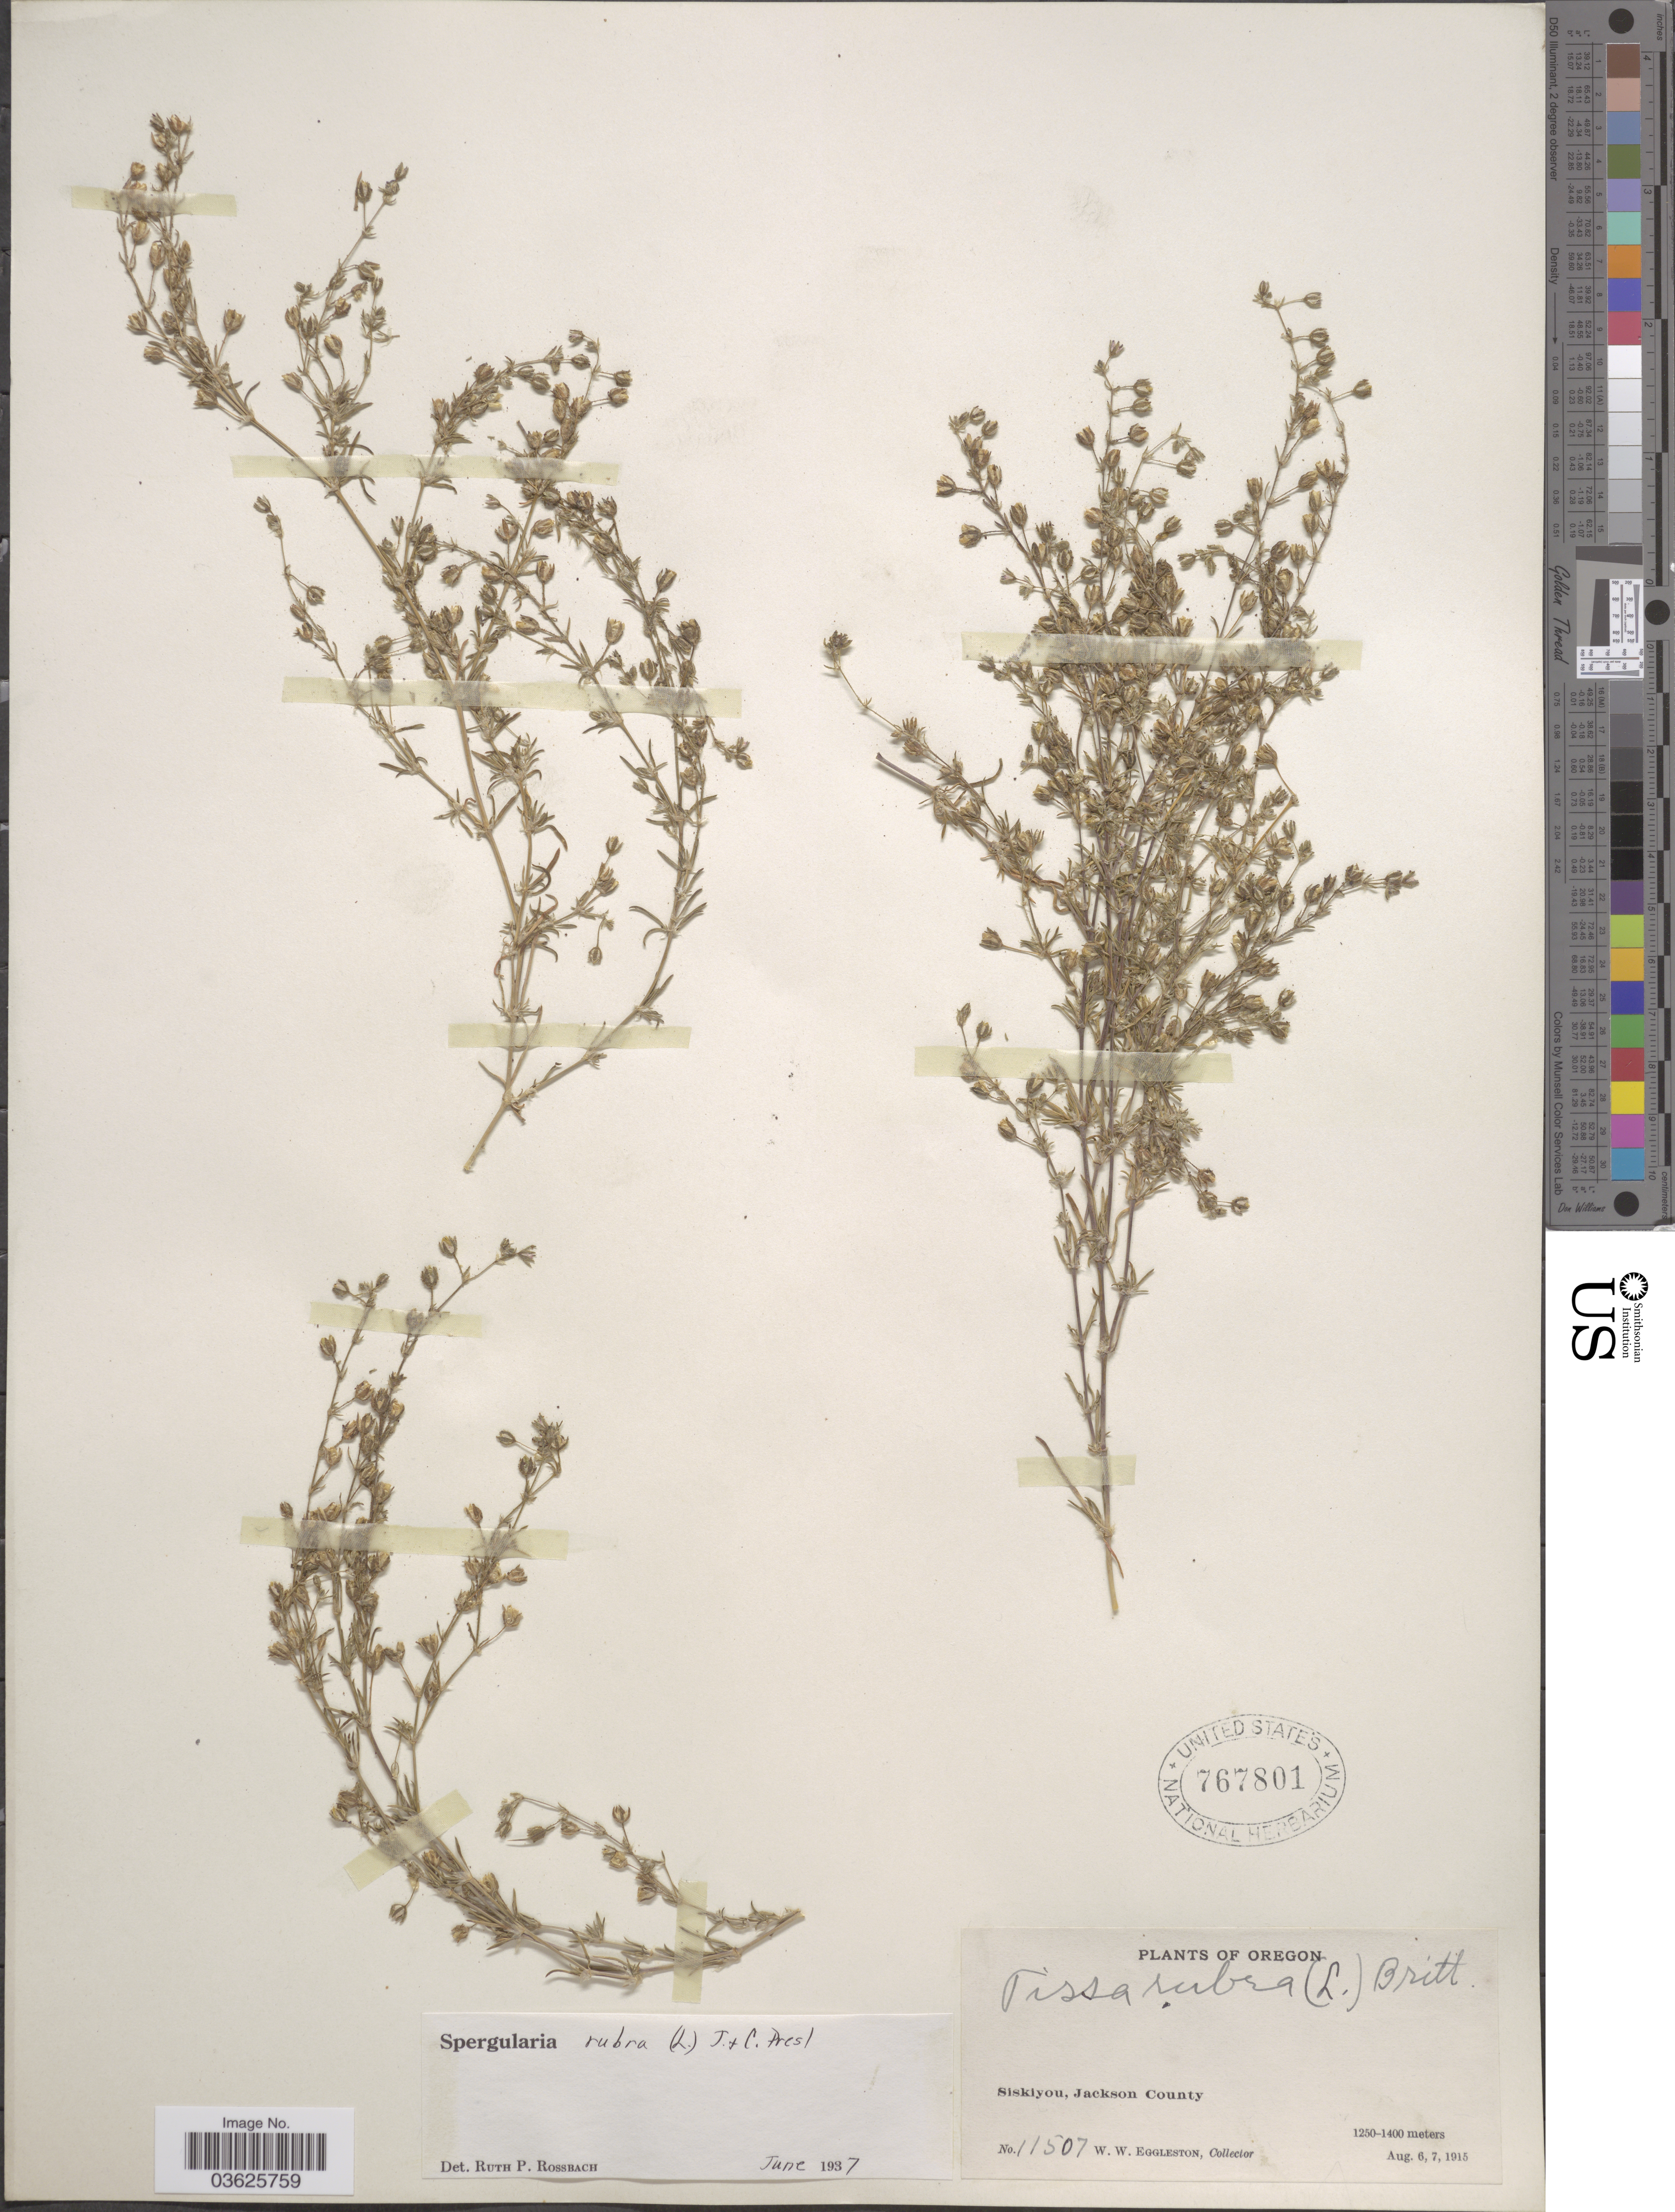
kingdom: Plantae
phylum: Tracheophyta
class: Magnoliopsida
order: Caryophyllales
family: Caryophyllaceae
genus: Spergularia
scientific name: Spergularia rubra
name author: (L.) J. Presl & C. Presl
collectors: W. W. Eggleston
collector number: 11507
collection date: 1915-08-06/1915-08-07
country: United States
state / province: Oregon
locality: Siskiyou, Jackson County.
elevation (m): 1250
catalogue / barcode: US 767801